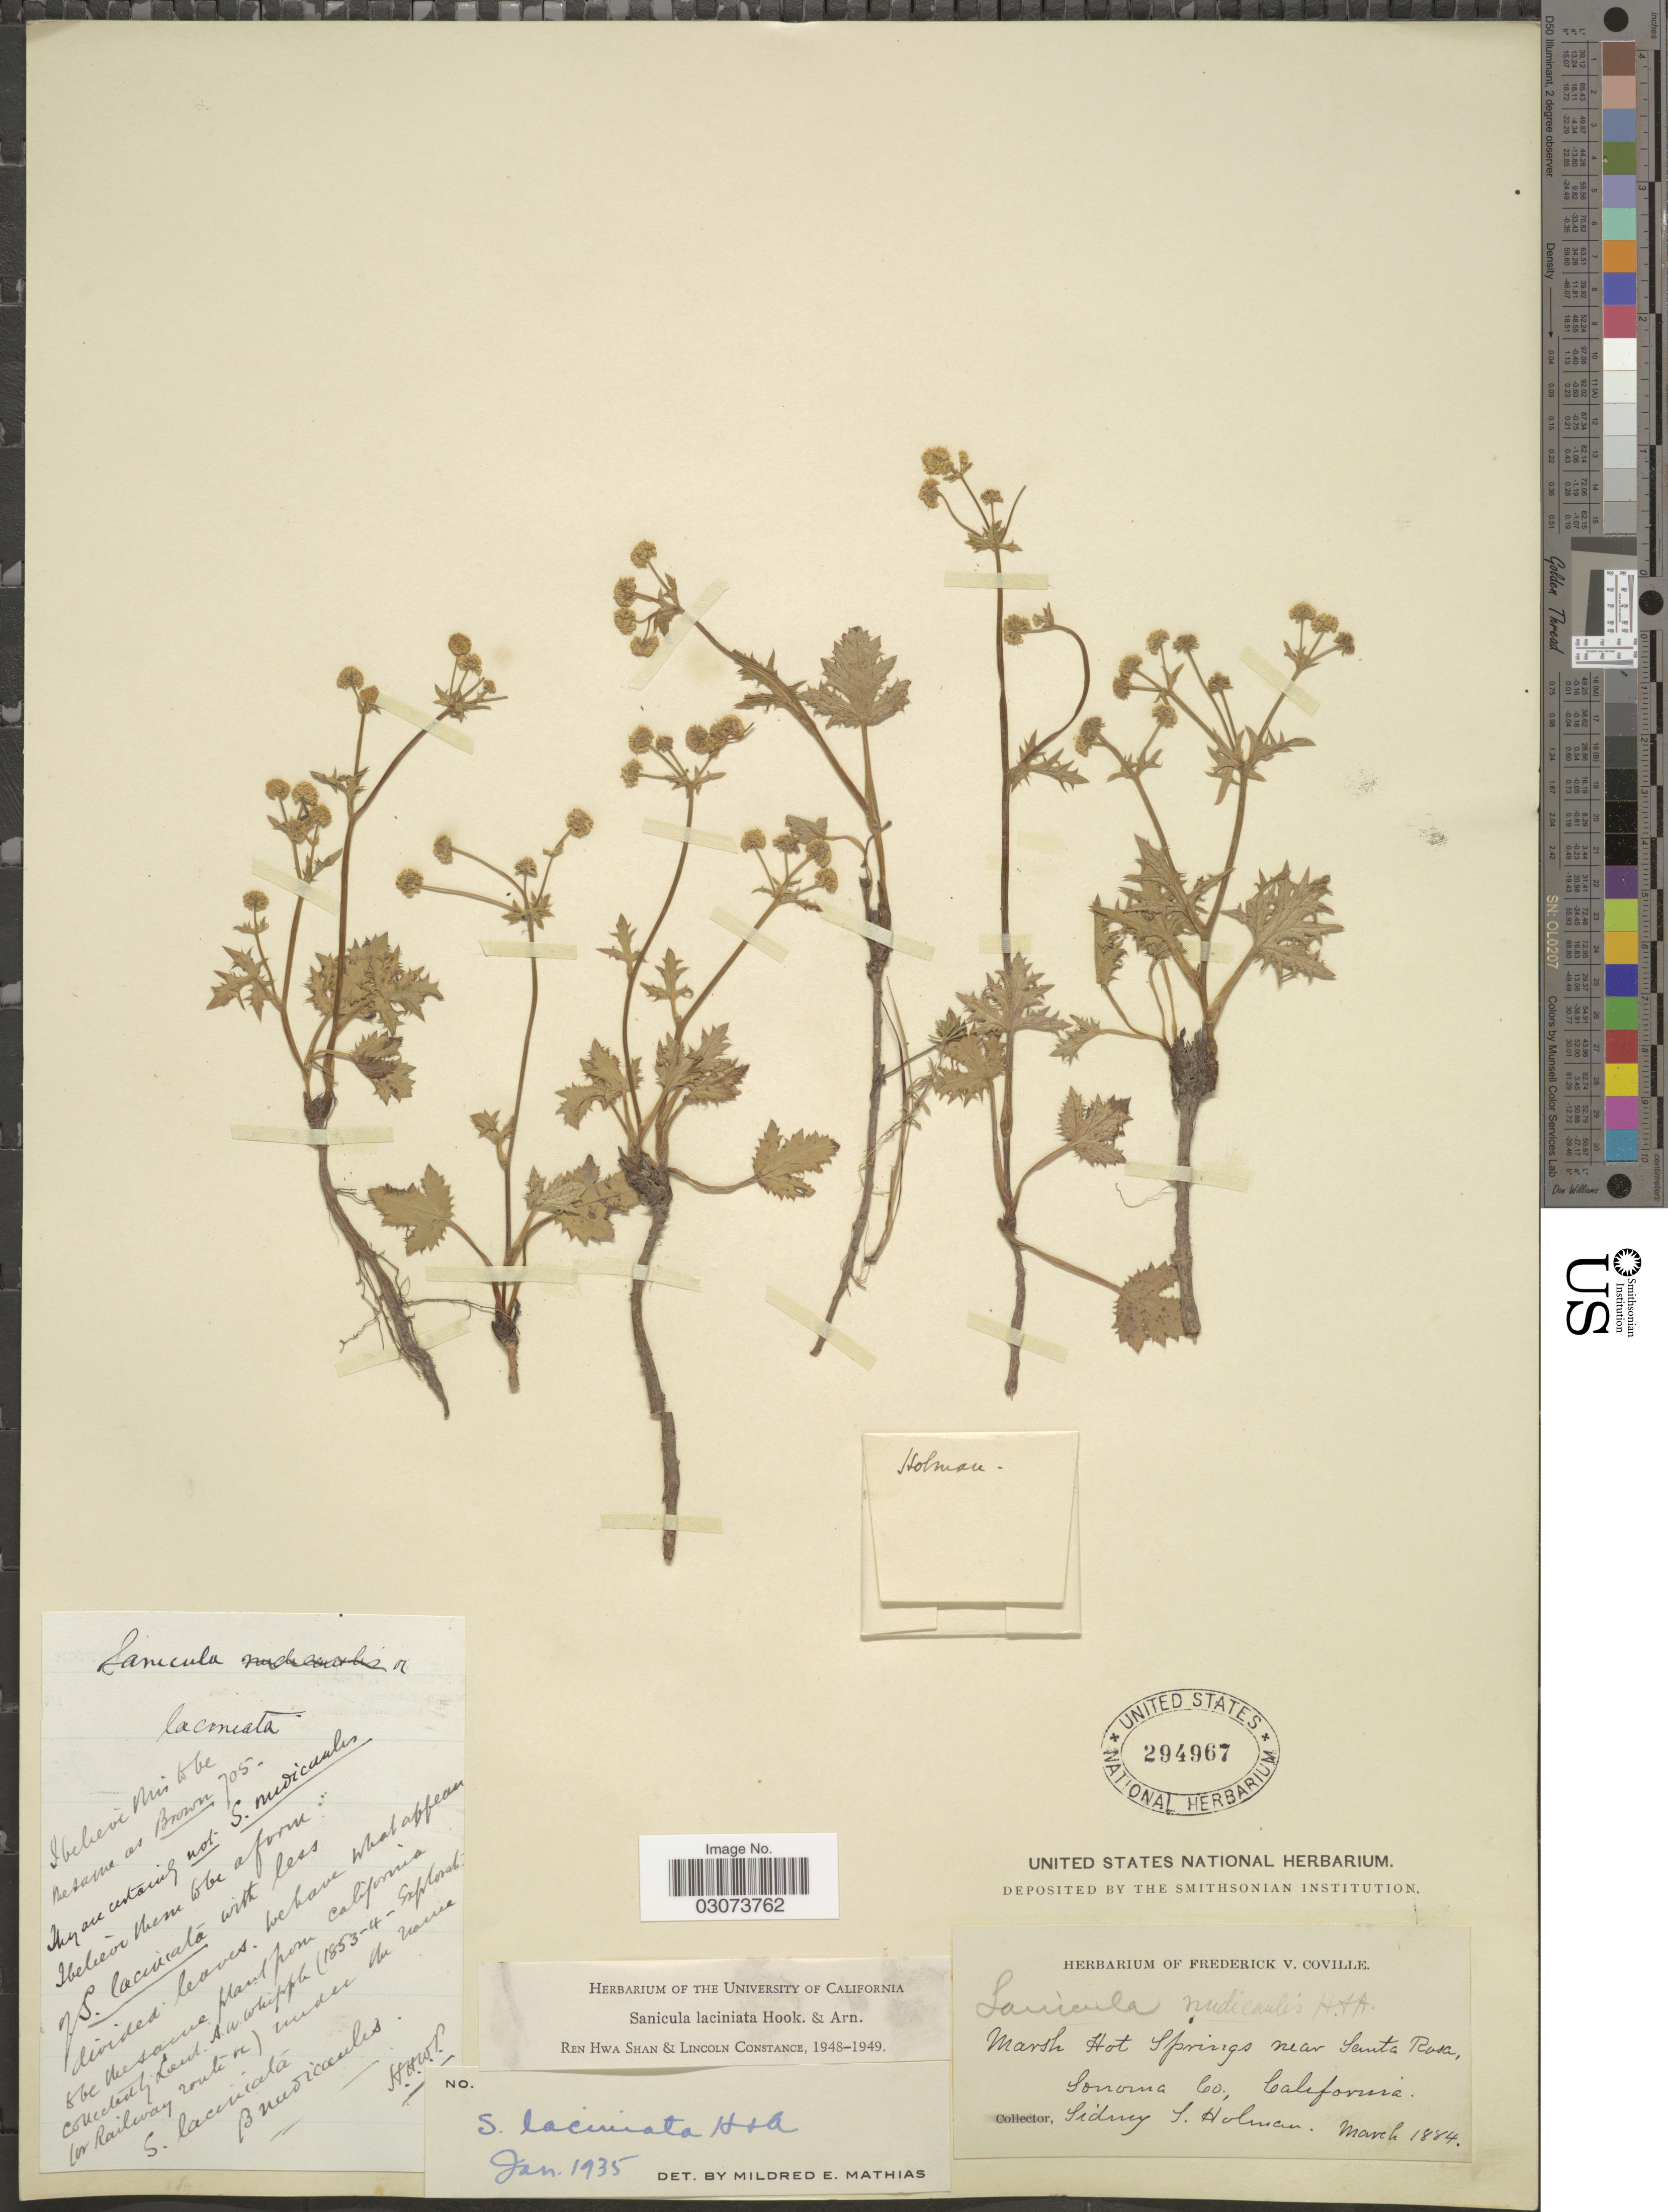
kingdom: Plantae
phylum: Tracheophyta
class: Magnoliopsida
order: Apiales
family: Apiaceae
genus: Sanicula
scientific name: Sanicula laciniata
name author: Hook. & Arn.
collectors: S. Holman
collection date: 1884-03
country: United States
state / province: California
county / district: Sonoma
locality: Marsh Hot Springs near Santa Rosa, Sonoma Co.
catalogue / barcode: US 294967